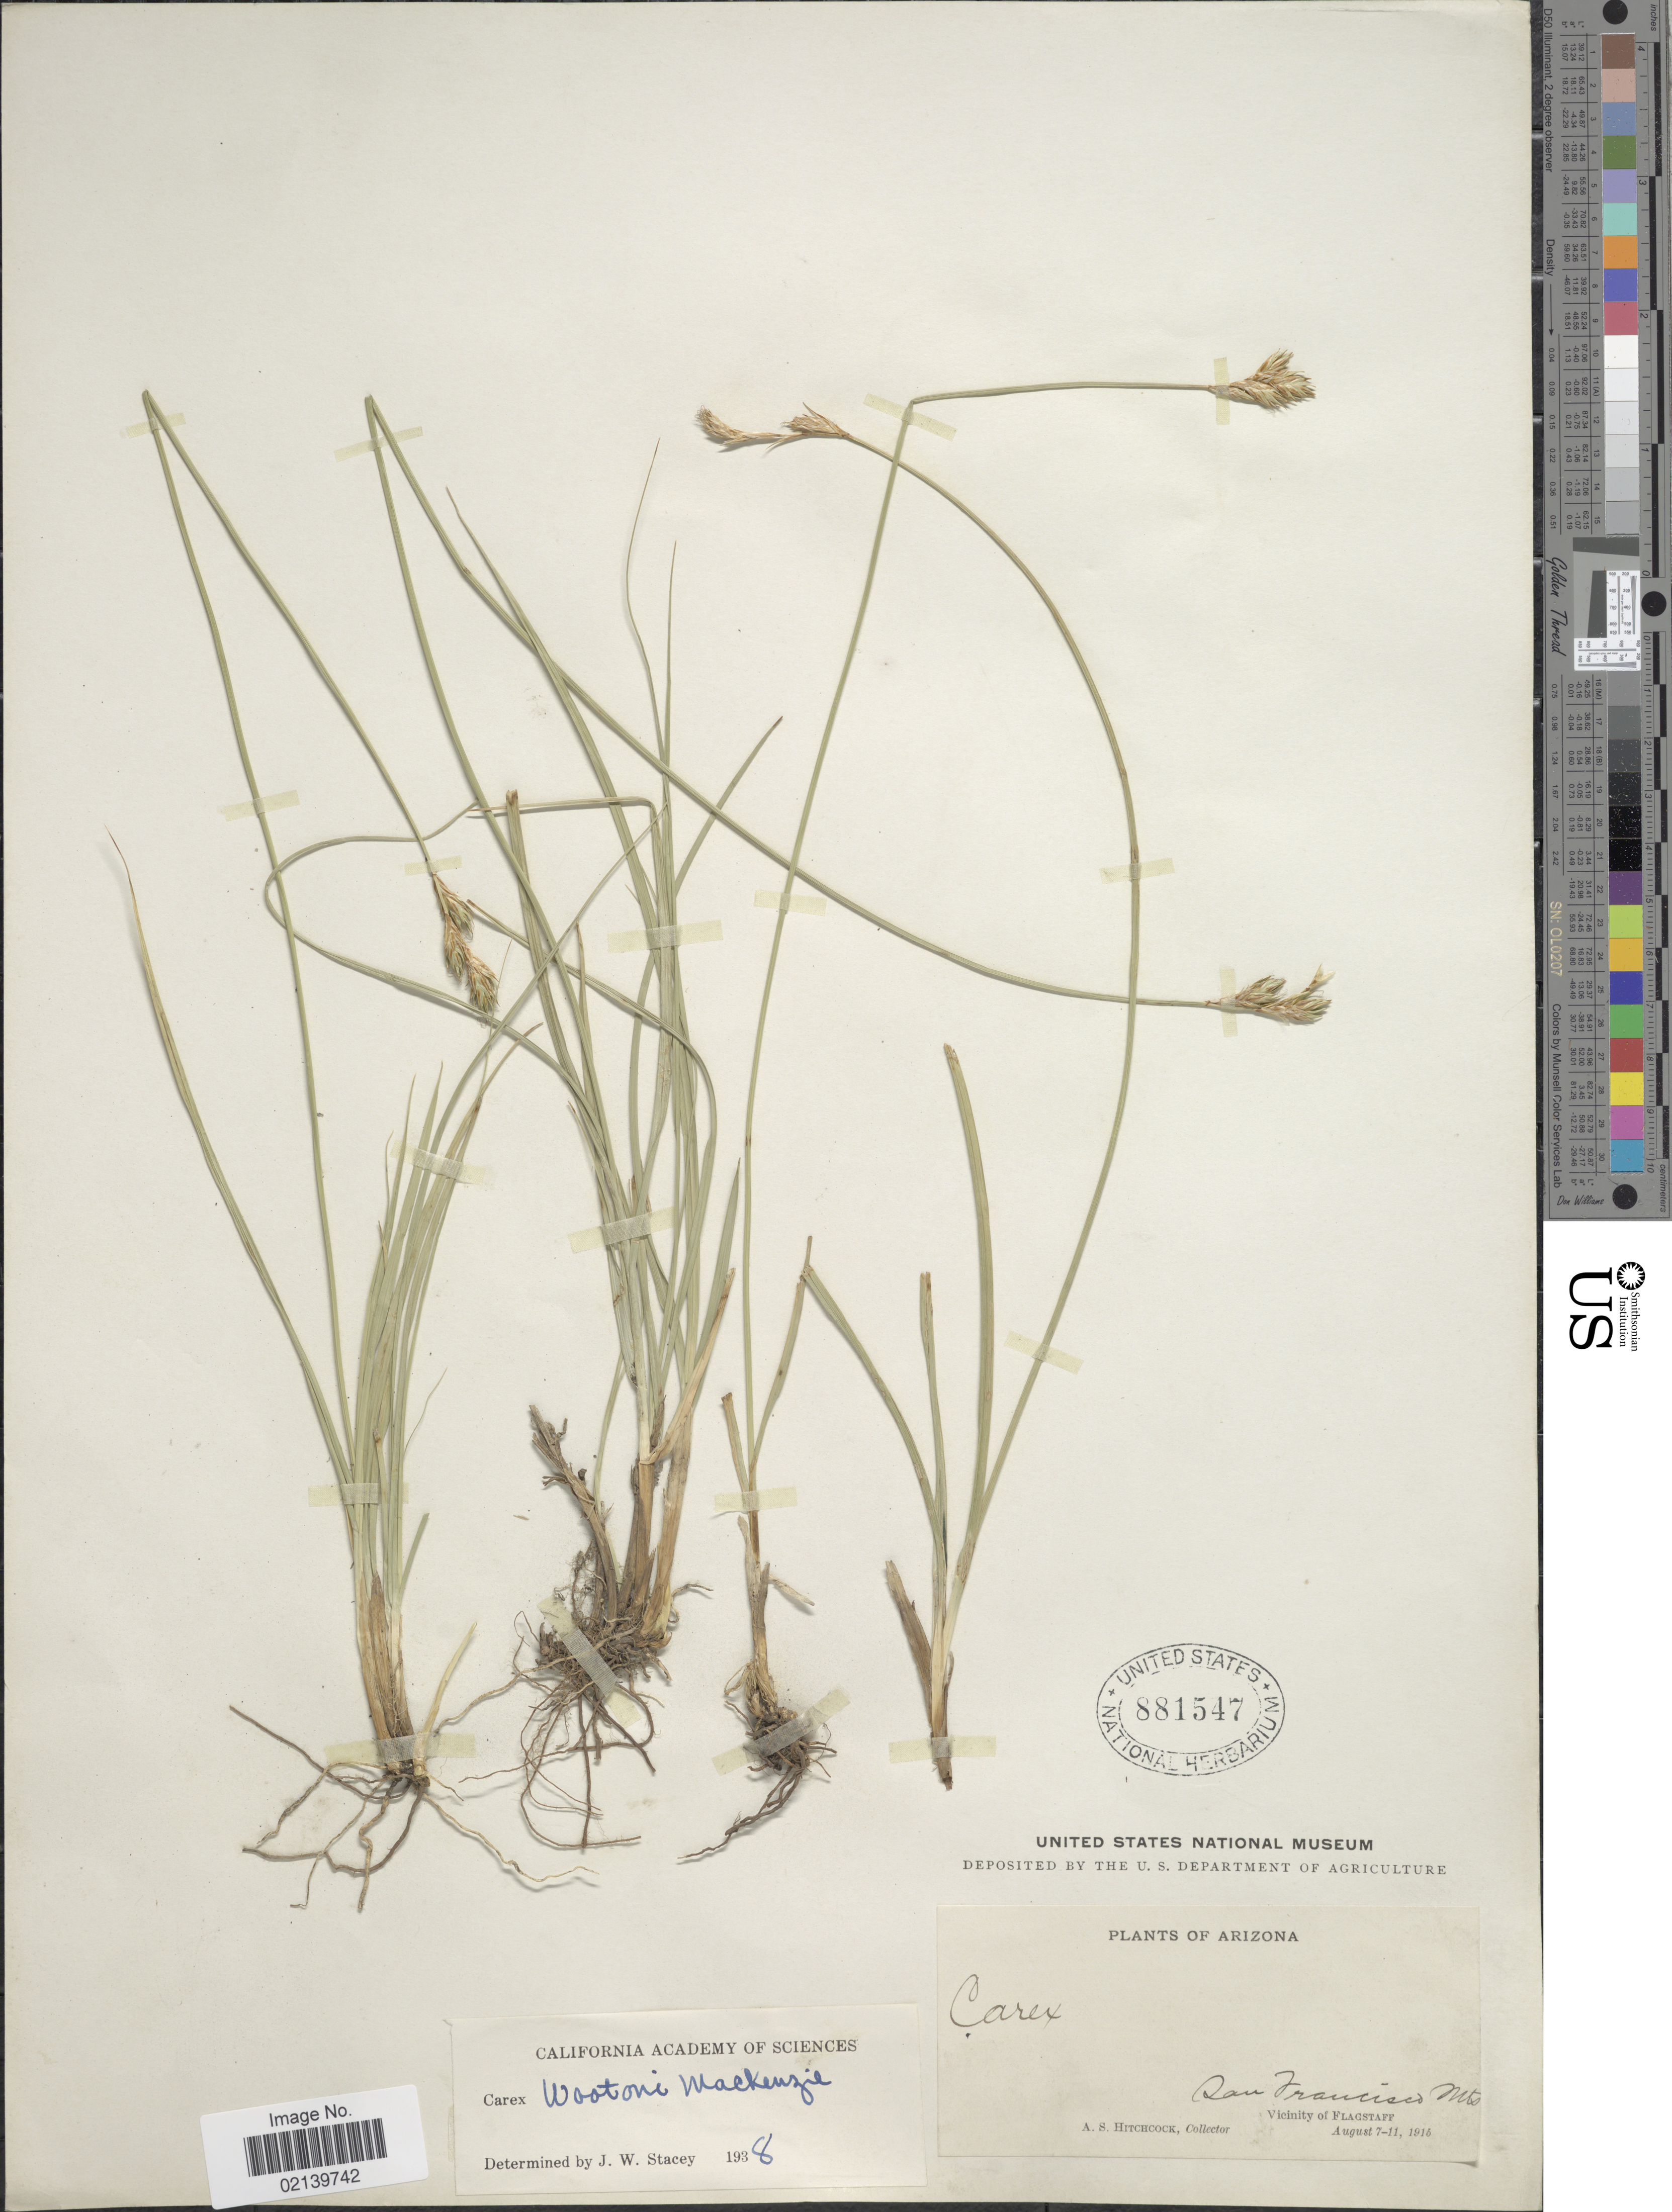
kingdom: Plantae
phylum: Tracheophyta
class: Liliopsida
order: Poales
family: Cyperaceae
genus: Carex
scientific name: Carex wootonii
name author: Mack.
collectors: A. S. Hitchcock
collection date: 1915-08-07/1916-08-11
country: United States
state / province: Arizona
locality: Arizona San Francisco Mts. Vicinity of Flaggstaff.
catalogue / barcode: US 881547